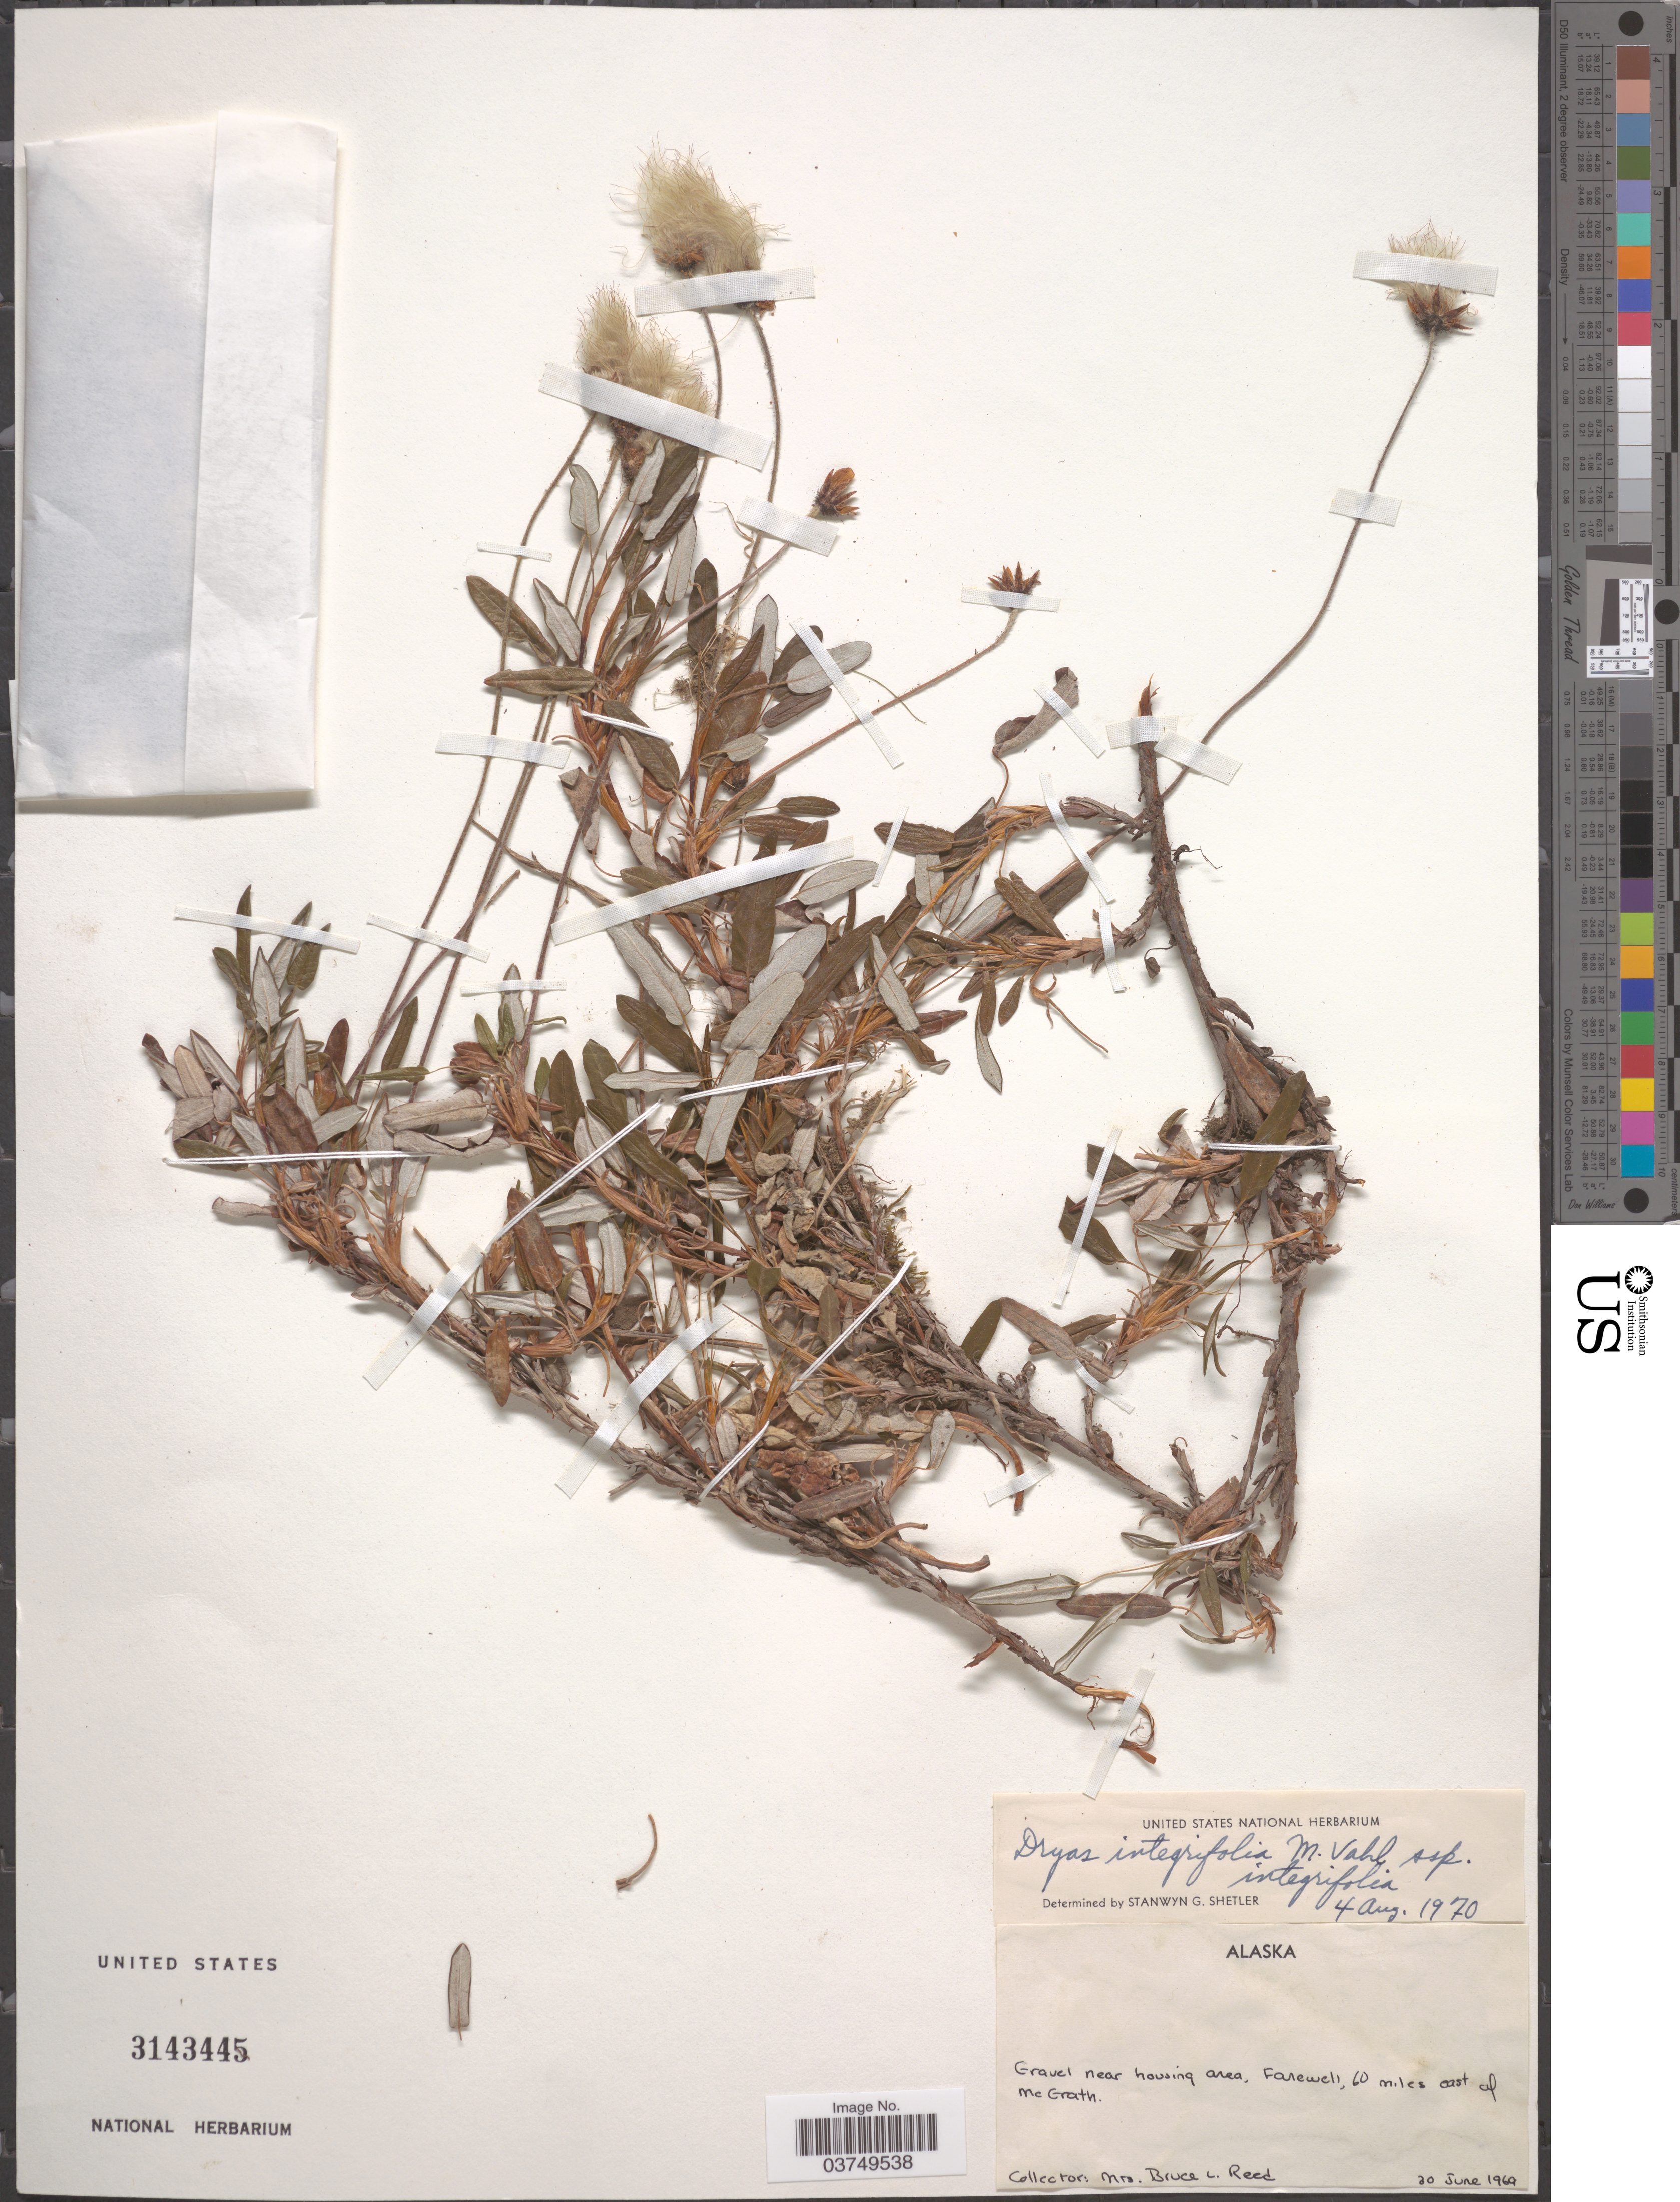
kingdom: Plantae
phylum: Tracheophyta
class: Magnoliopsida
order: Rosales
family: Rosaceae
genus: Dryas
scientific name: Dryas integrifolia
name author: Vahl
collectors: B. Reed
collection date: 1969-06-30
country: United States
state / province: Alaska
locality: Gravel near housing area, Farewell, 60 miles east of McGrath.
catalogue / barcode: US 3143445